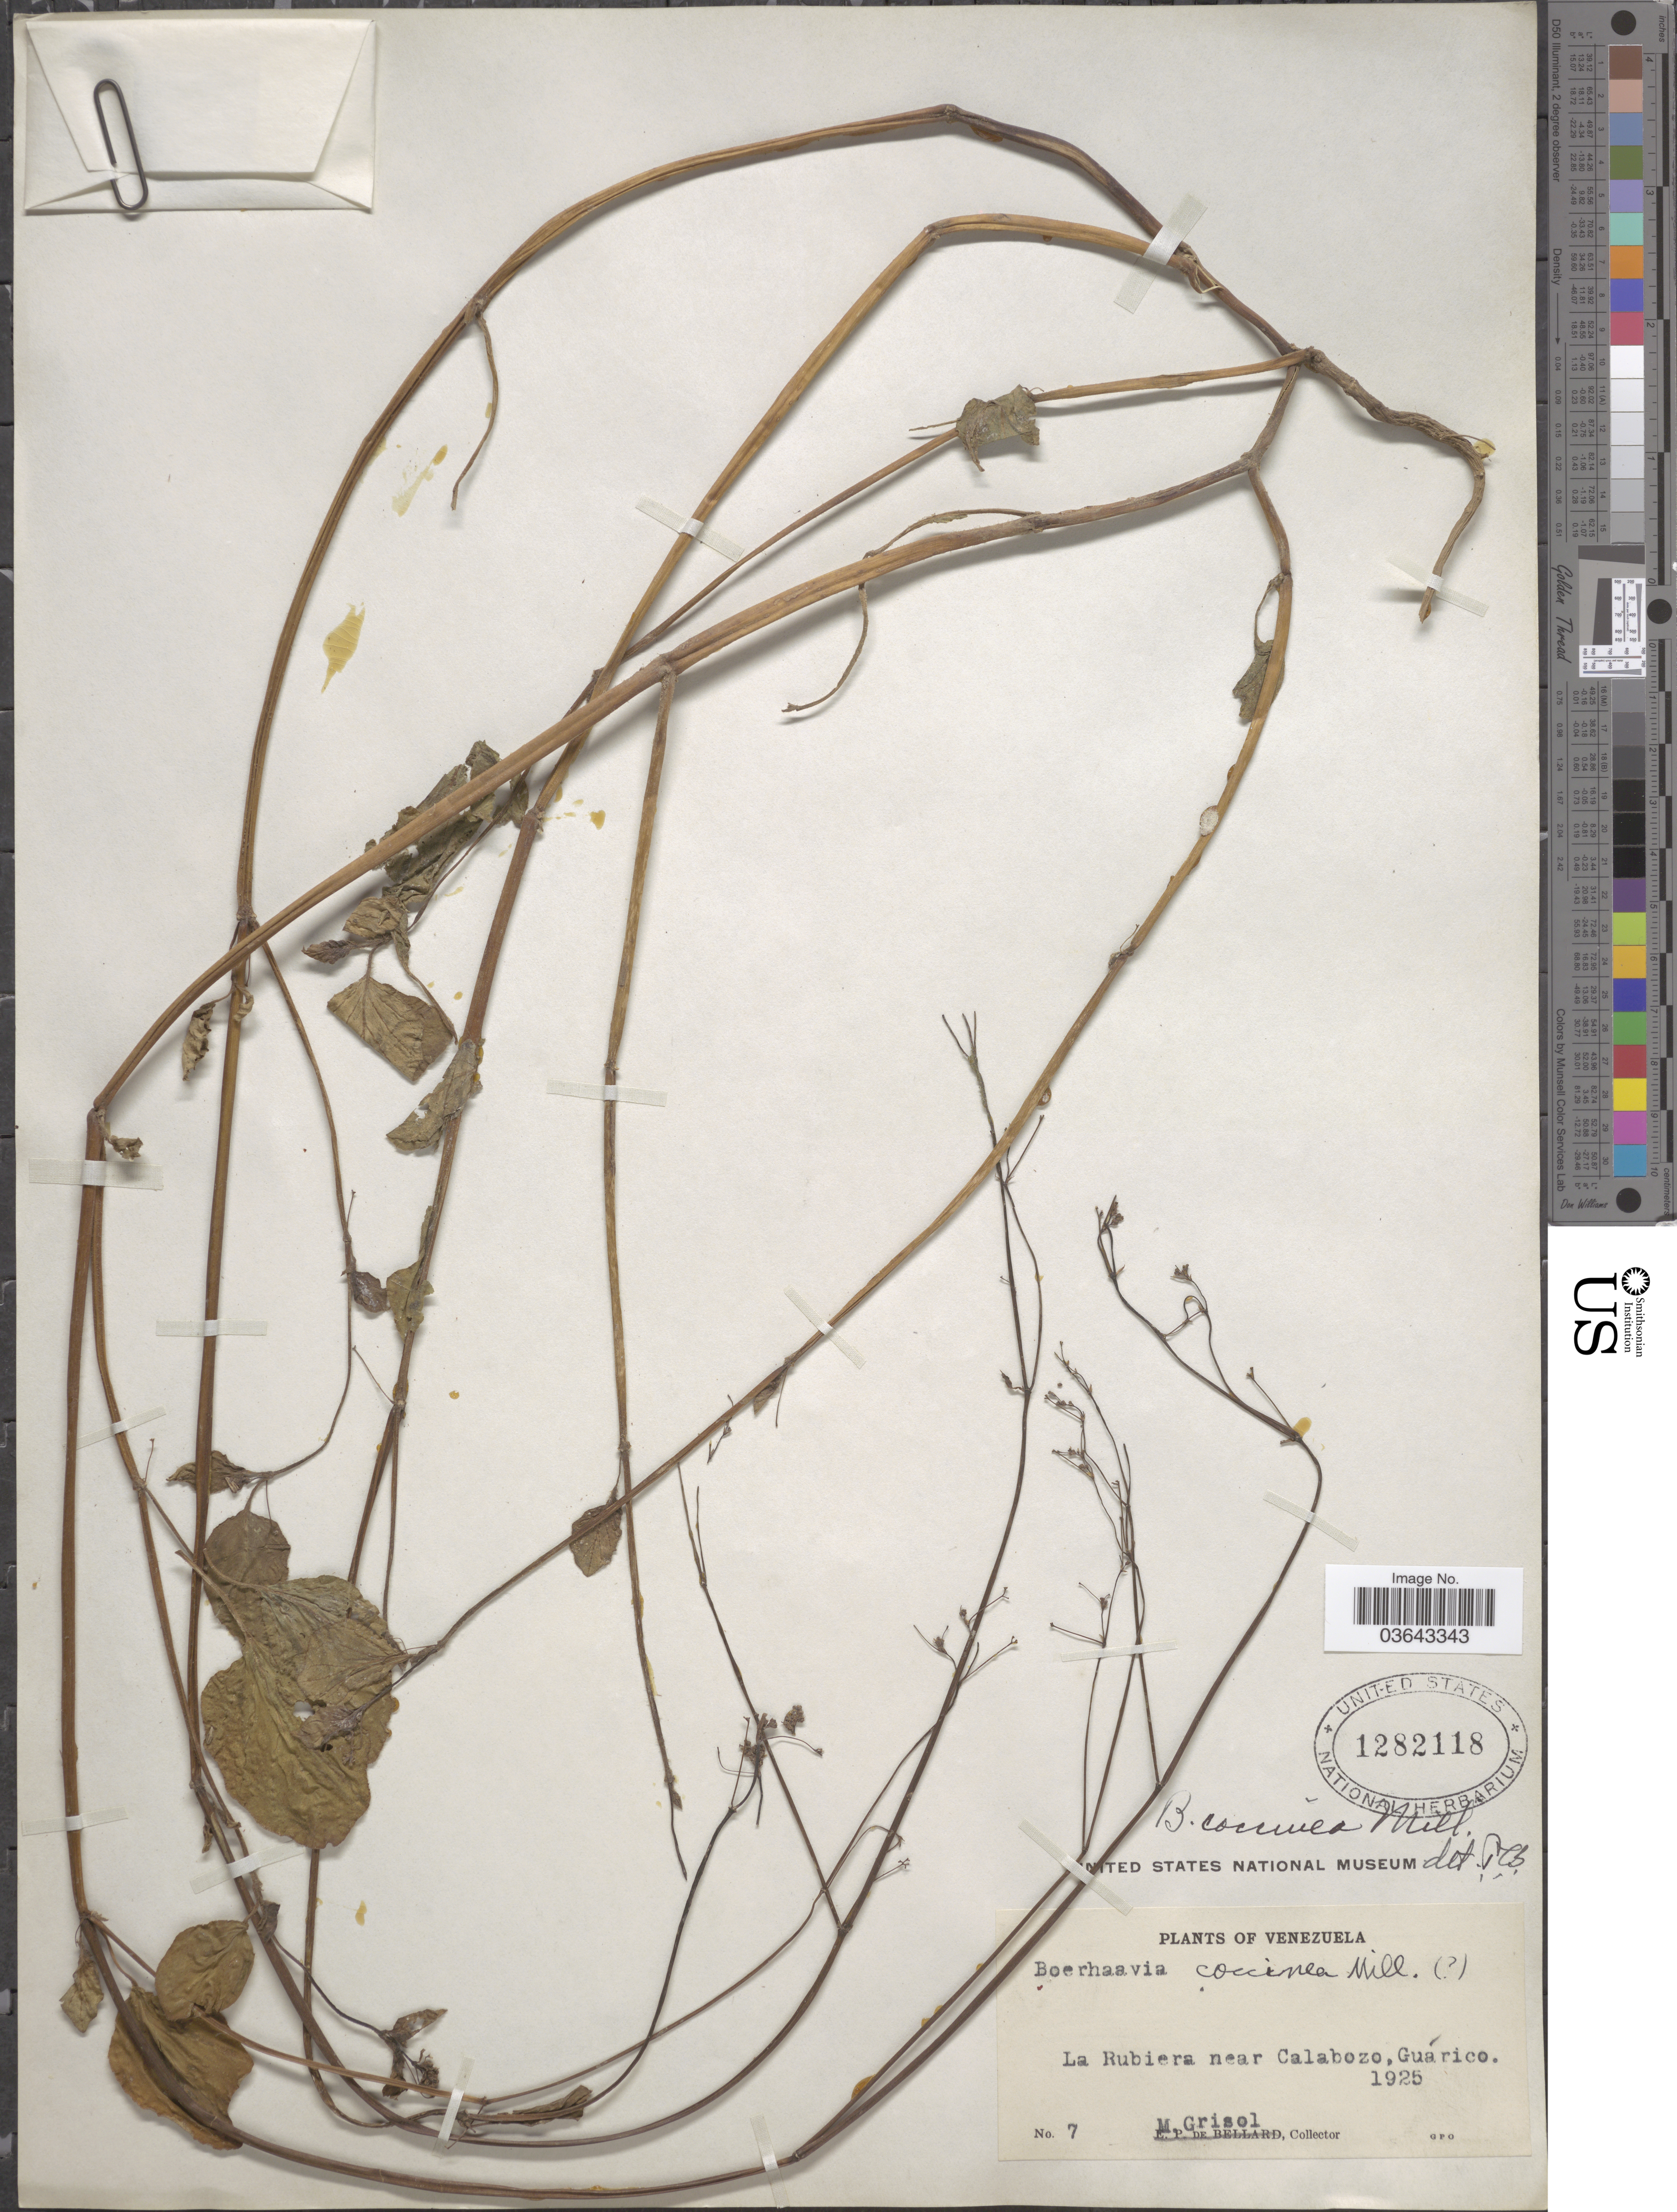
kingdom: Plantae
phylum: Tracheophyta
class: Magnoliopsida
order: Caryophyllales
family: Nyctaginaceae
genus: Boerhavia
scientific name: Boerhavia diffusa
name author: L.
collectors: M. Grisol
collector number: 7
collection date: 1925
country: Venezuela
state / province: Guárico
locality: La Rubiera near Calabozo.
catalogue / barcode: US 1282118